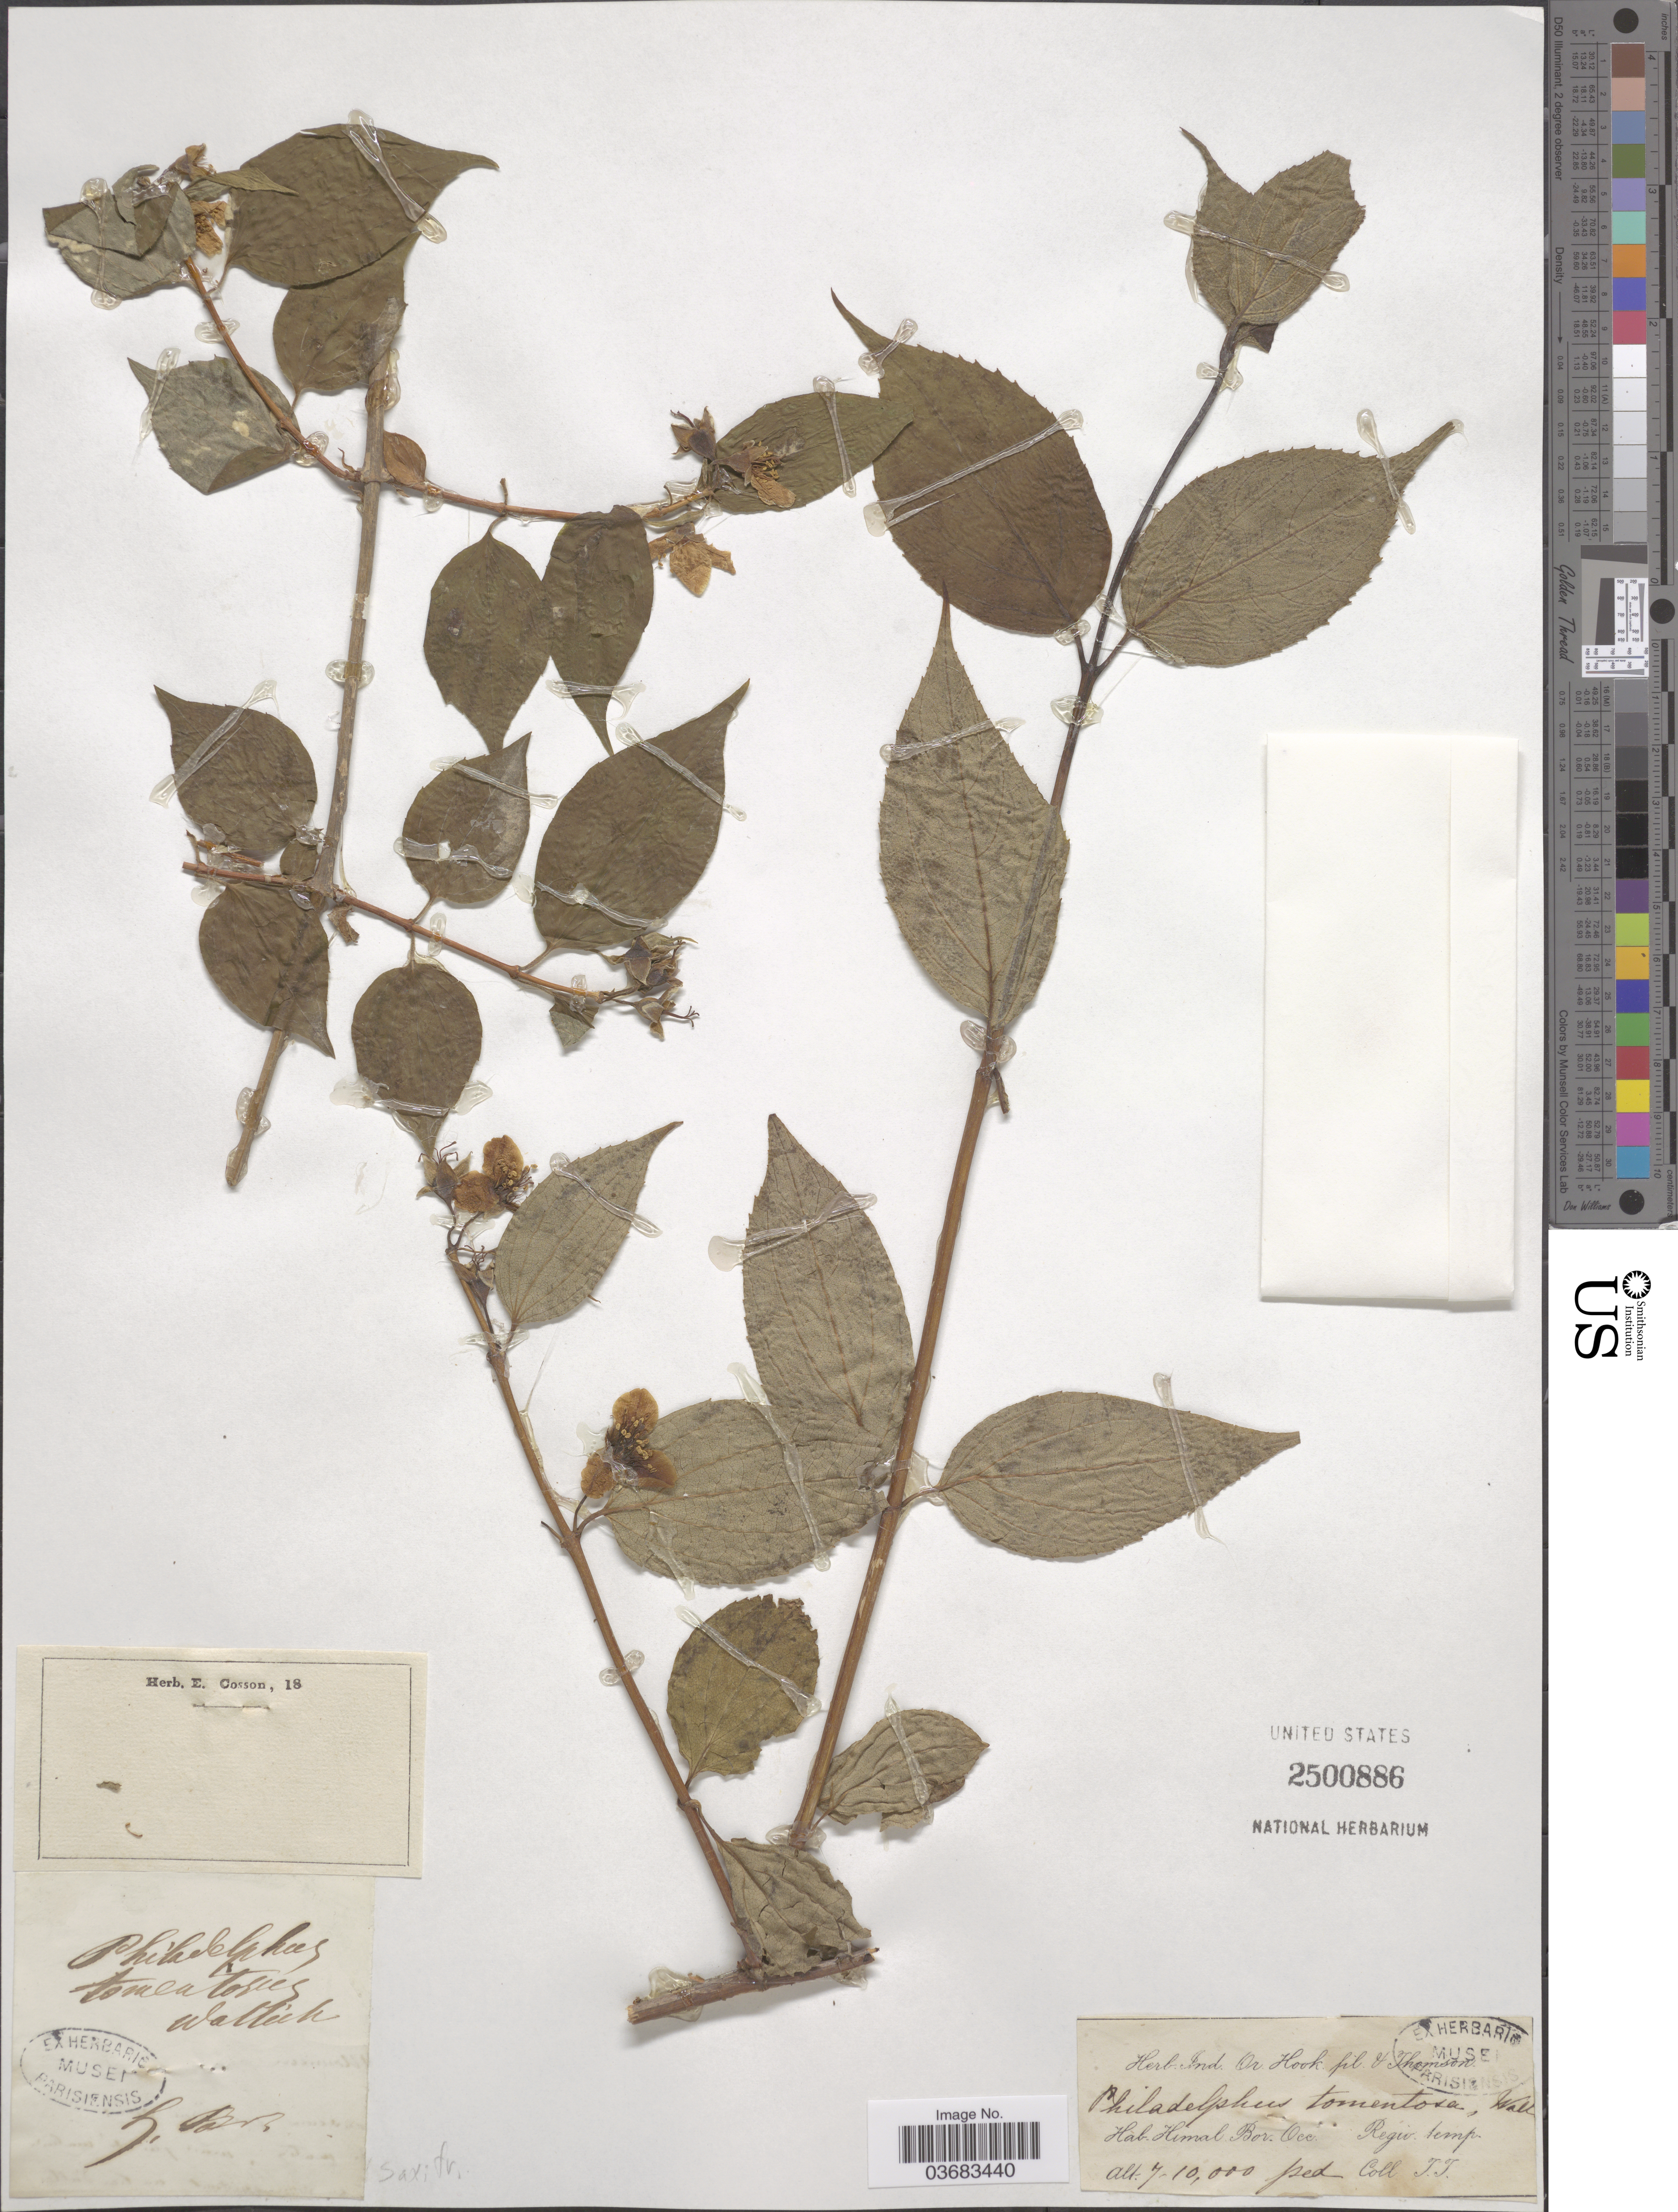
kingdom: Plantae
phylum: Tracheophyta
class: Magnoliopsida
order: Cornales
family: Hydrangeaceae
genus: Philadelphus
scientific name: Philadelphus tomentosus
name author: Wall. ex G. Don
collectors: T. Thomson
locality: Himal. Bor. Occ. Regio. temp.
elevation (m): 2134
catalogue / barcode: US 2500886